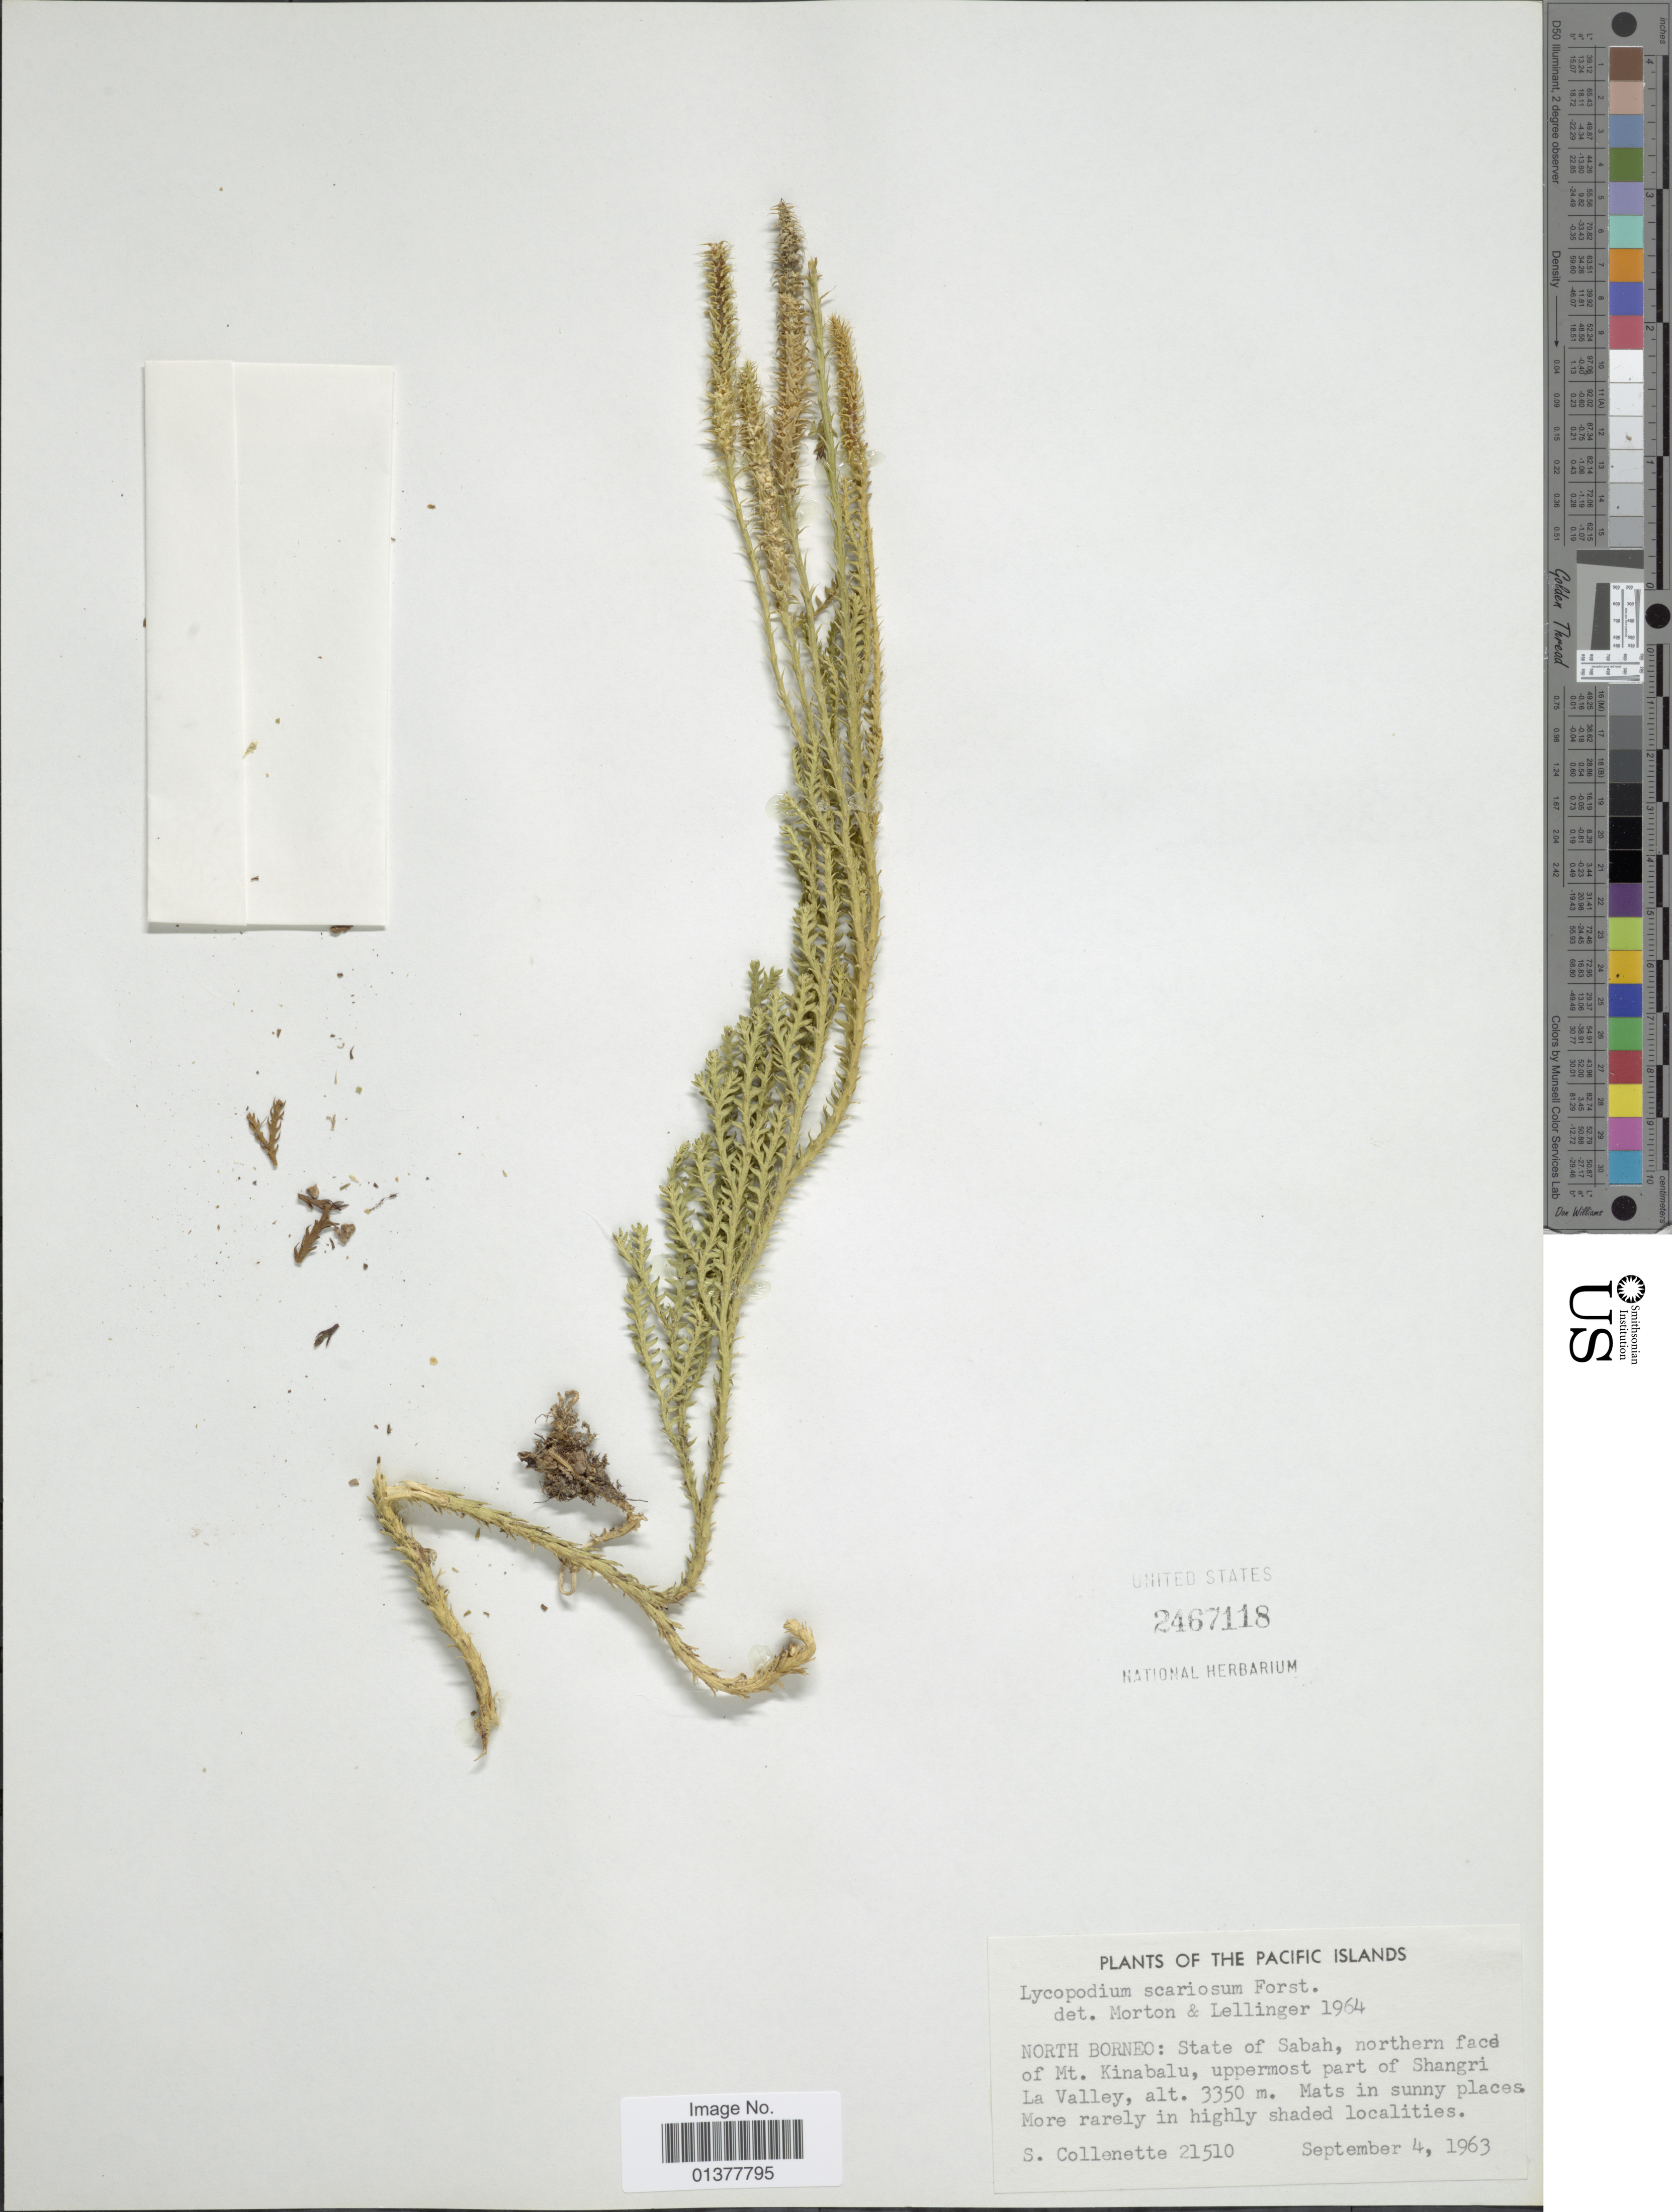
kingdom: Plantae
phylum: Tracheophyta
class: Lycopodiopsida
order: Lycopodiales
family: Lycopodiaceae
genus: Diphasium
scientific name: Diphasium scariosum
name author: (G. Forst.) Rothm.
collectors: S. Collenette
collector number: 21510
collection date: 1963-09-04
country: Malaysia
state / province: Sabah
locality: North Borneo, northern face of Mt. Kinabalu, uppermost part of Shangri La Valley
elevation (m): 3350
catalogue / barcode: US 2467118